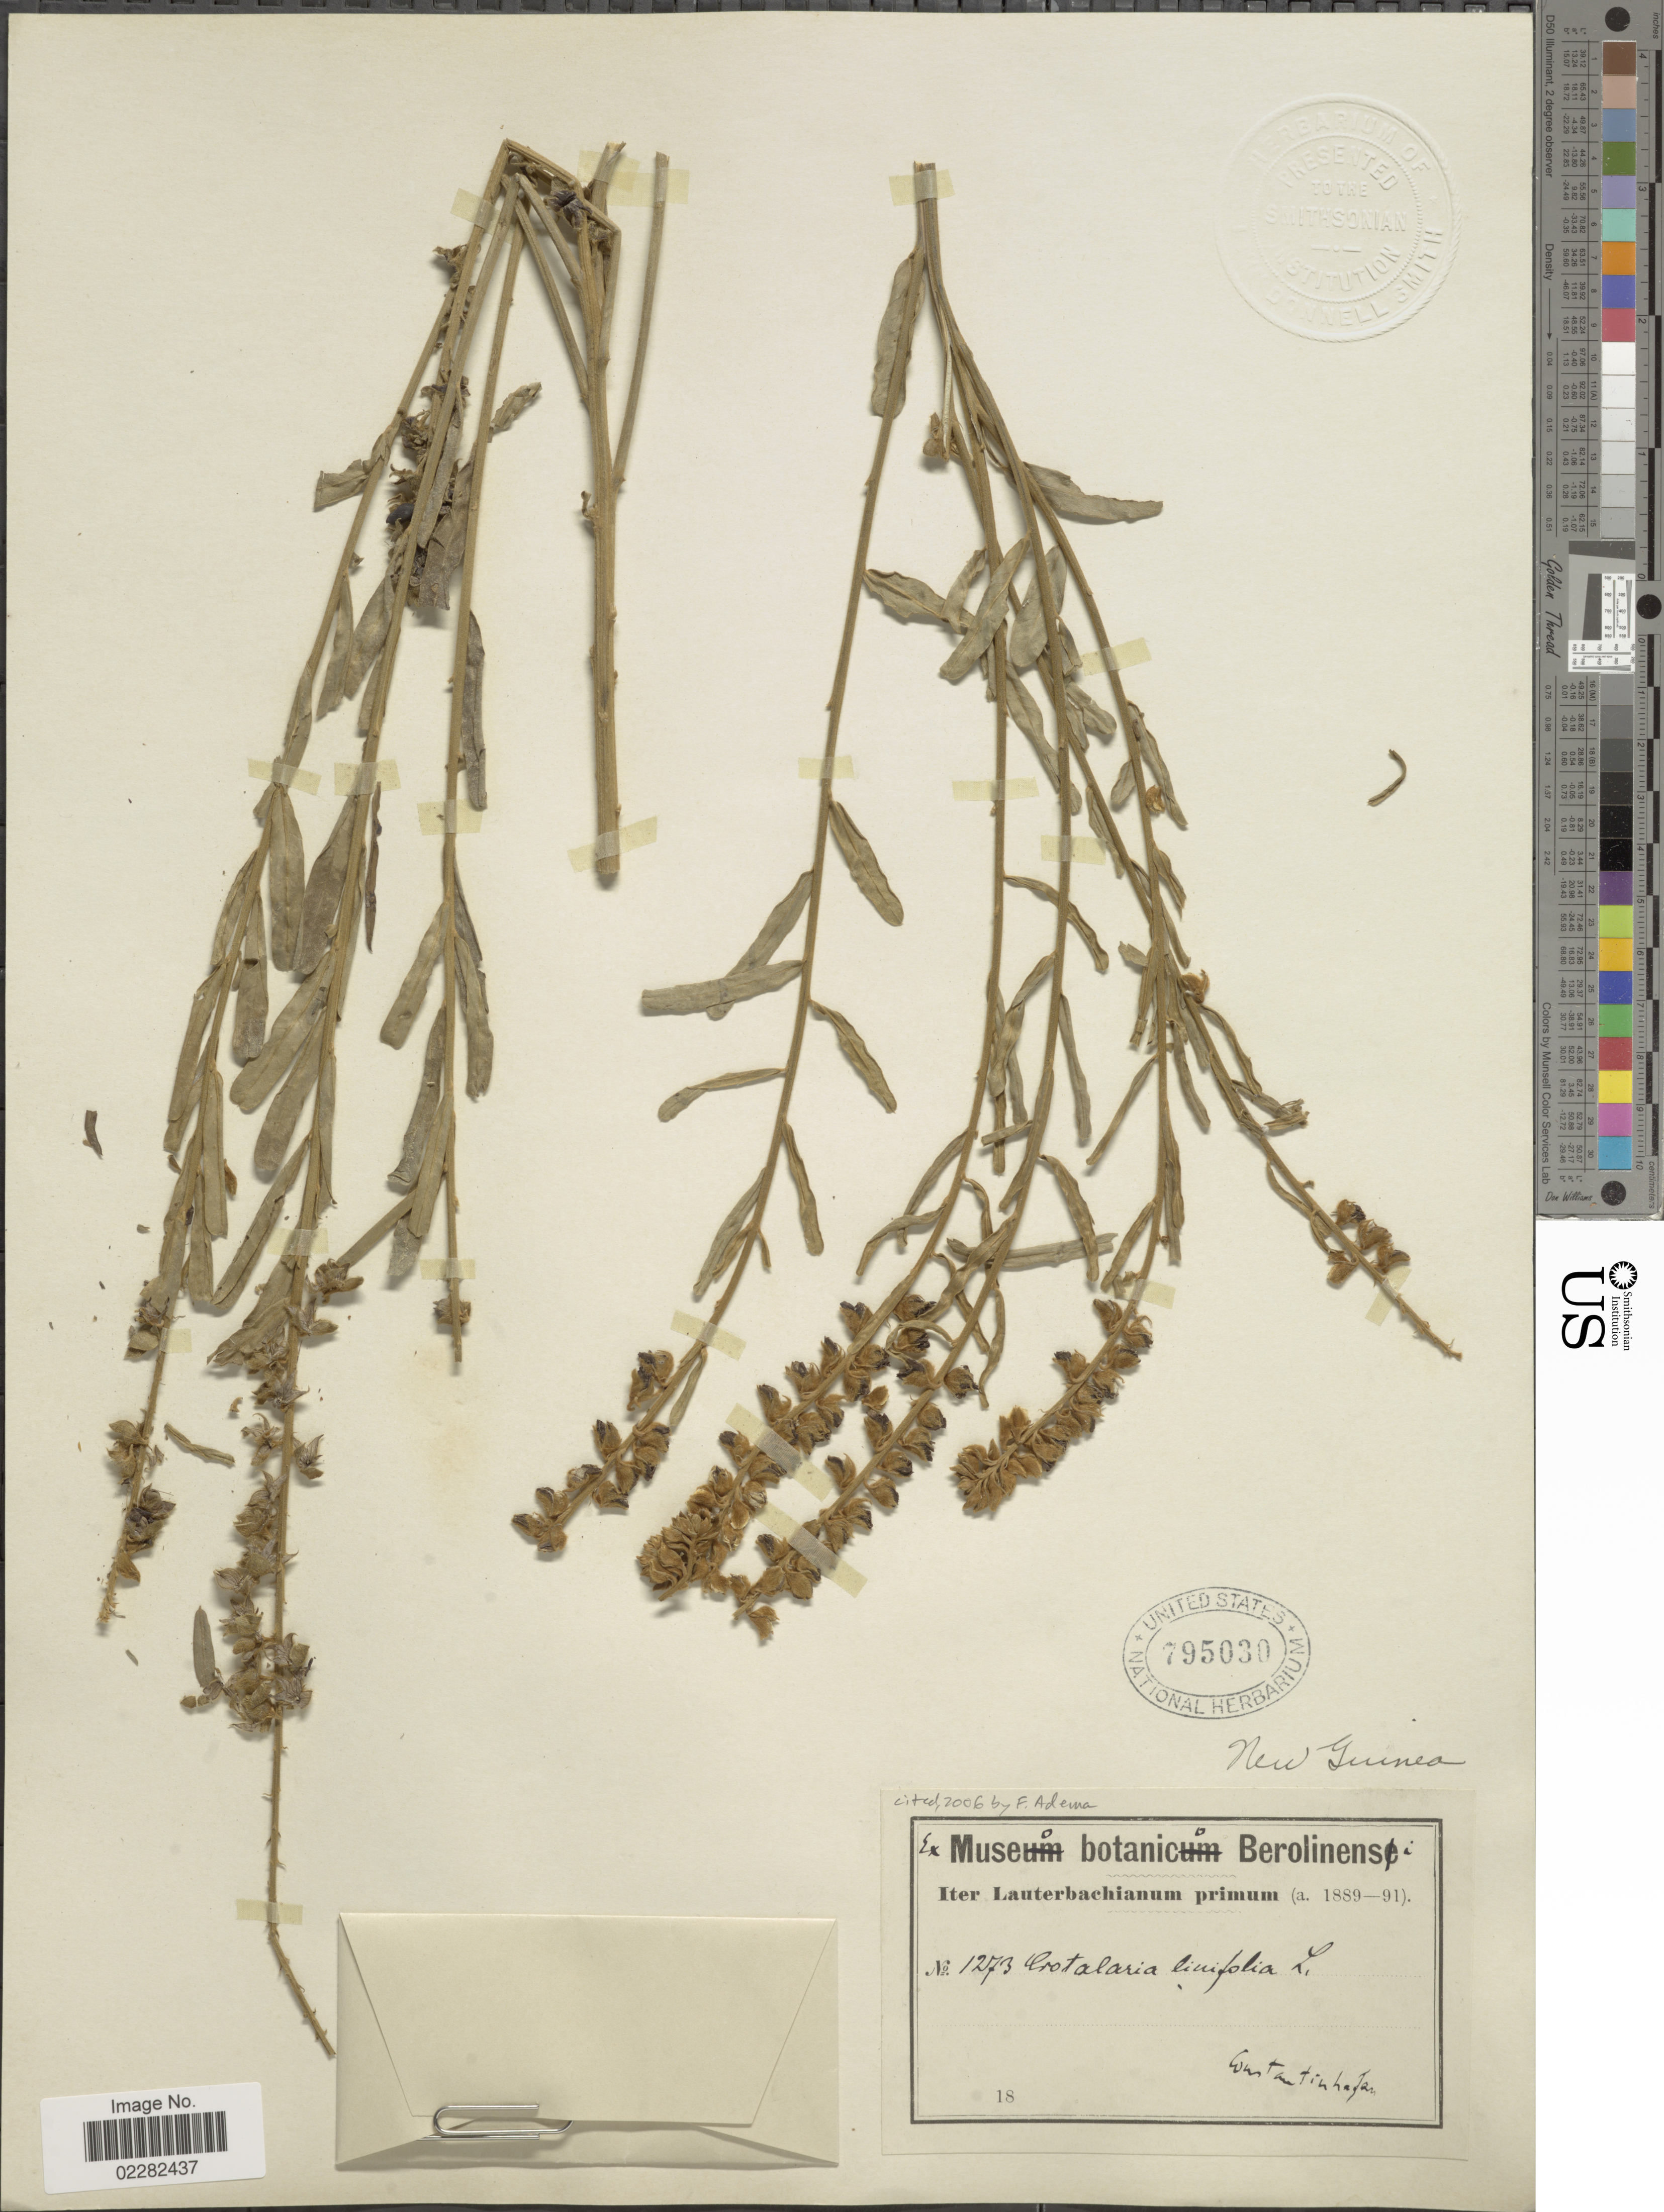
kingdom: Plantae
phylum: Tracheophyta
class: Magnoliopsida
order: Fabales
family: Fabaceae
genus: Crotalaria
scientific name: Crotalaria linifolia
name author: L. f.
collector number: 1273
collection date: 1889/1891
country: Papua New Guinea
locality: New Guinea, Lauterbachianum primum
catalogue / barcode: US 795030